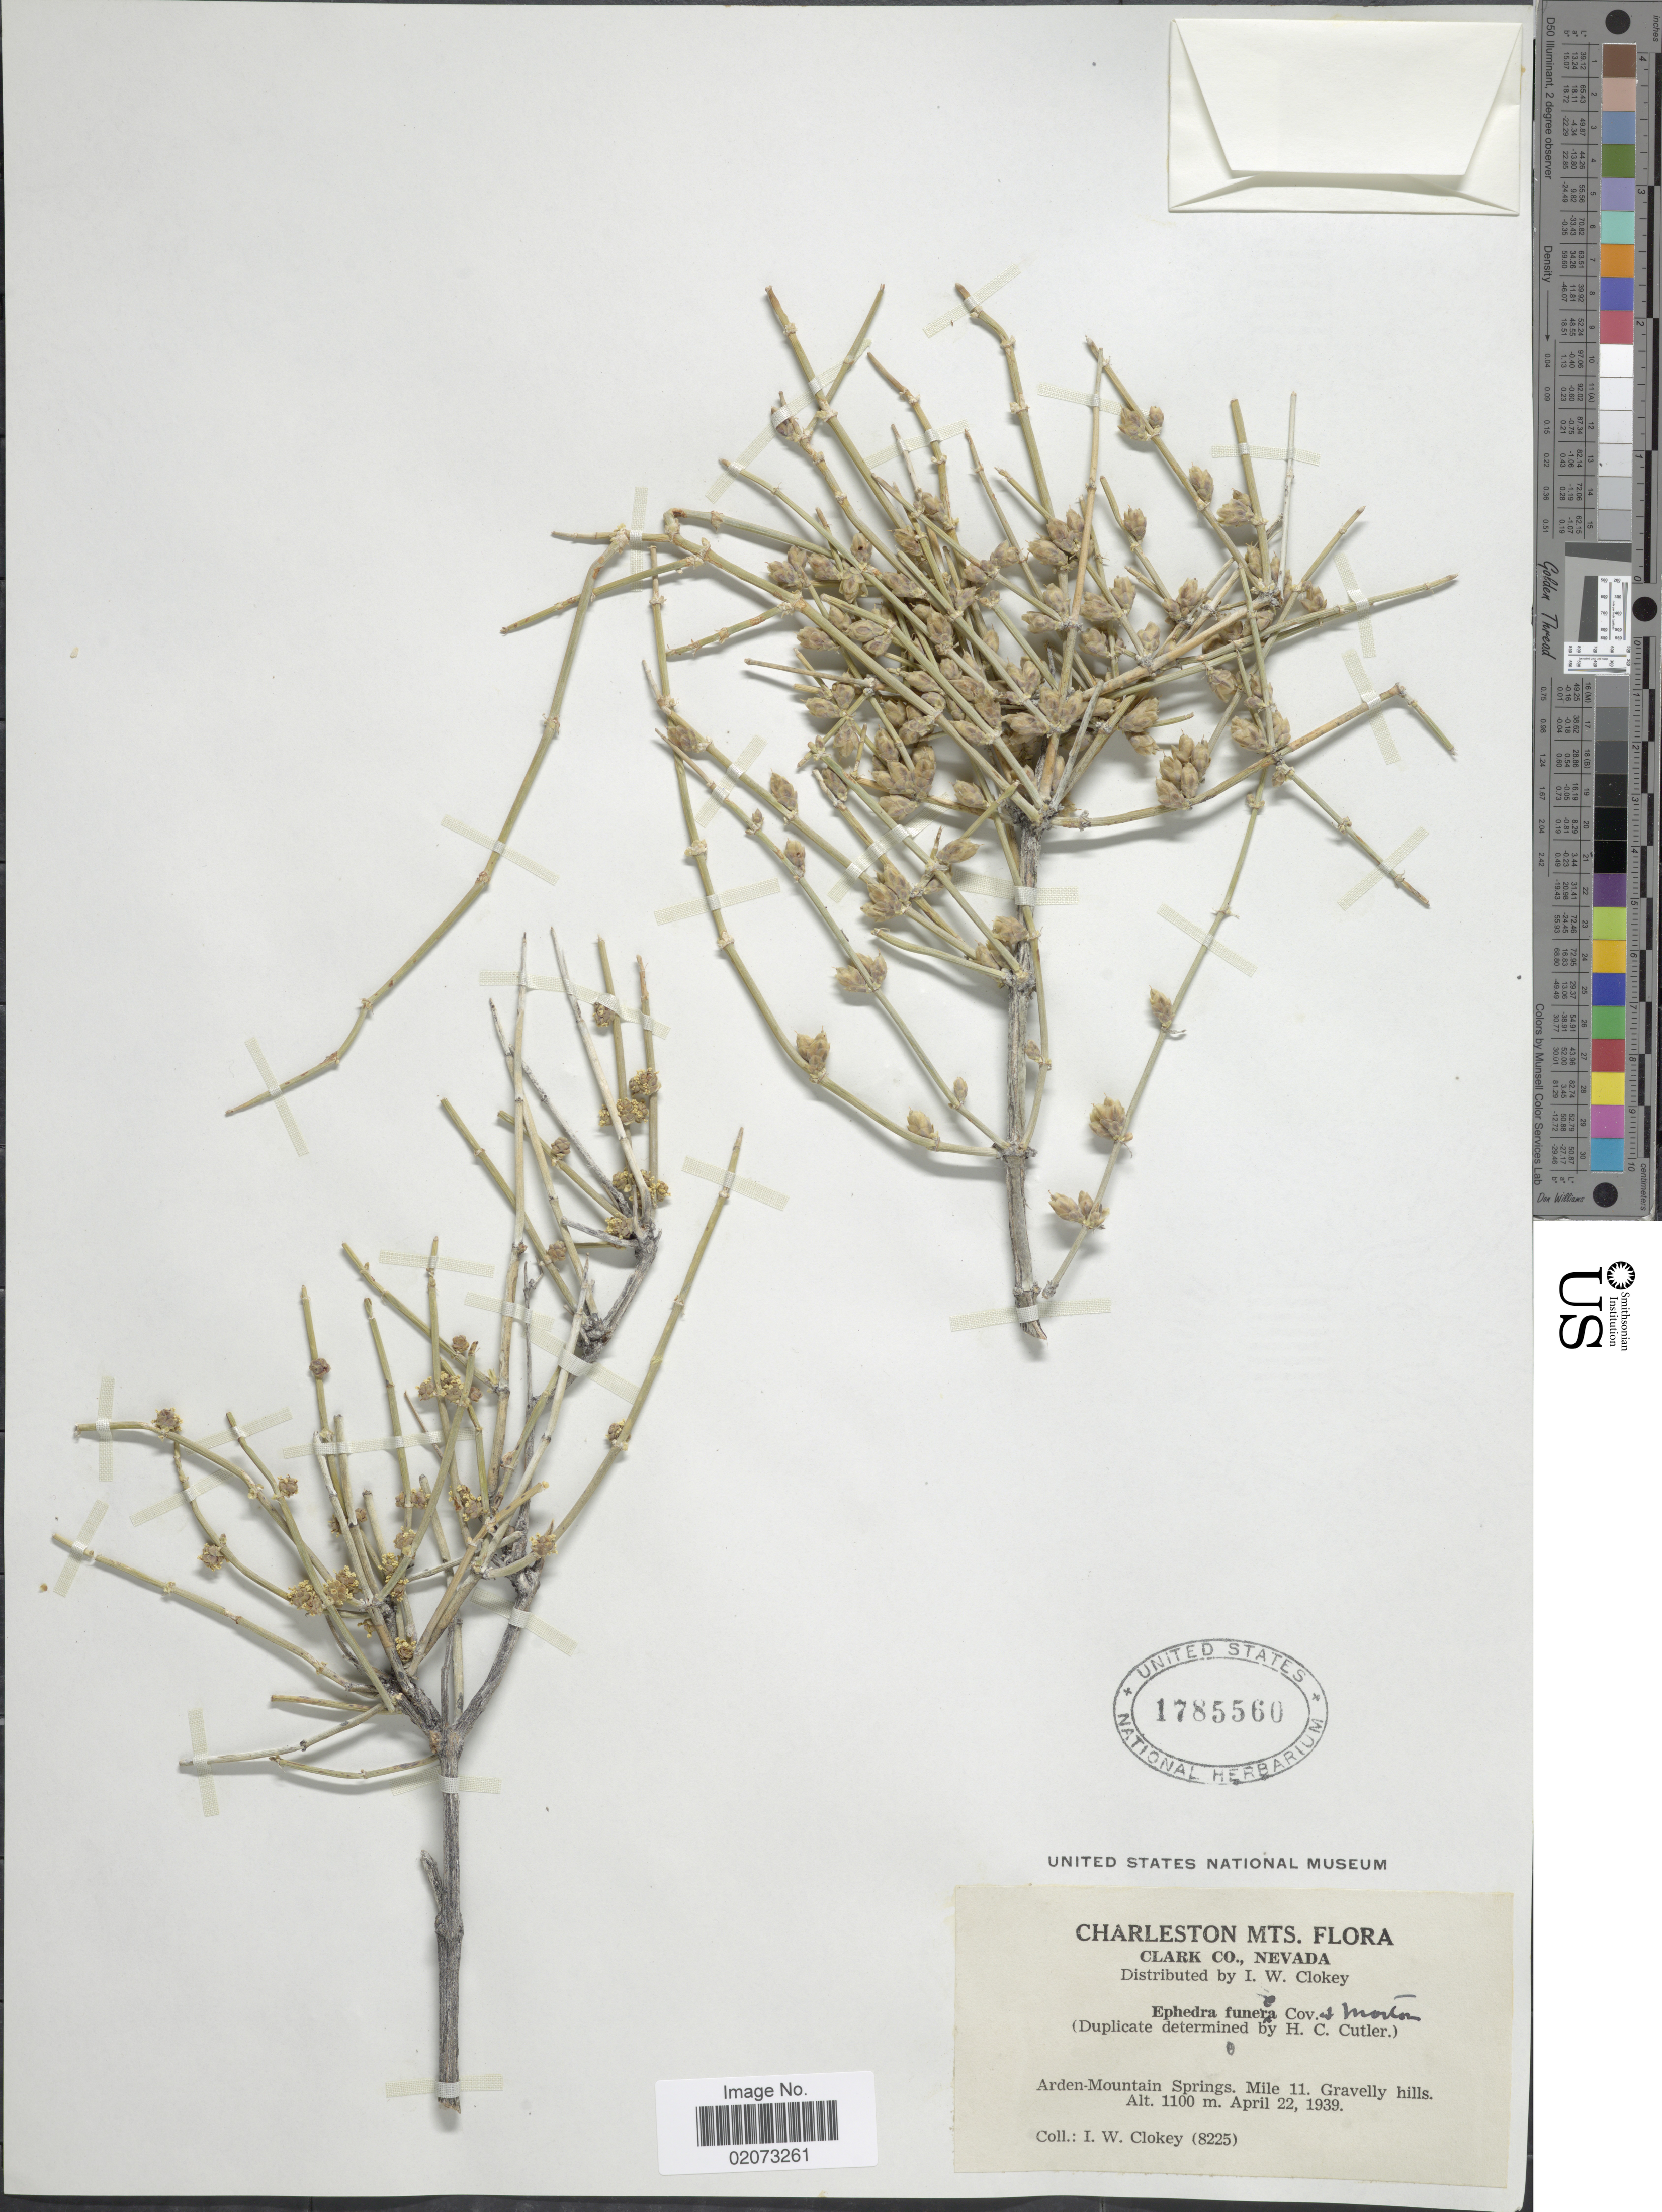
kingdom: Plantae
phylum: Tracheophyta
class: Gnetopsida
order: Ephedrales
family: Ephedraceae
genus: Ephedra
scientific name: Ephedra funerea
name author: Coville & C.V. Morton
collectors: I. W. Clokey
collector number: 8225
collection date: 1939-04-22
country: United States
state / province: Nevada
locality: Charleston Mts. Clark Co. Arden-Mountain Springs. Mile 11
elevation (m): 1100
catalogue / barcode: US 1785560